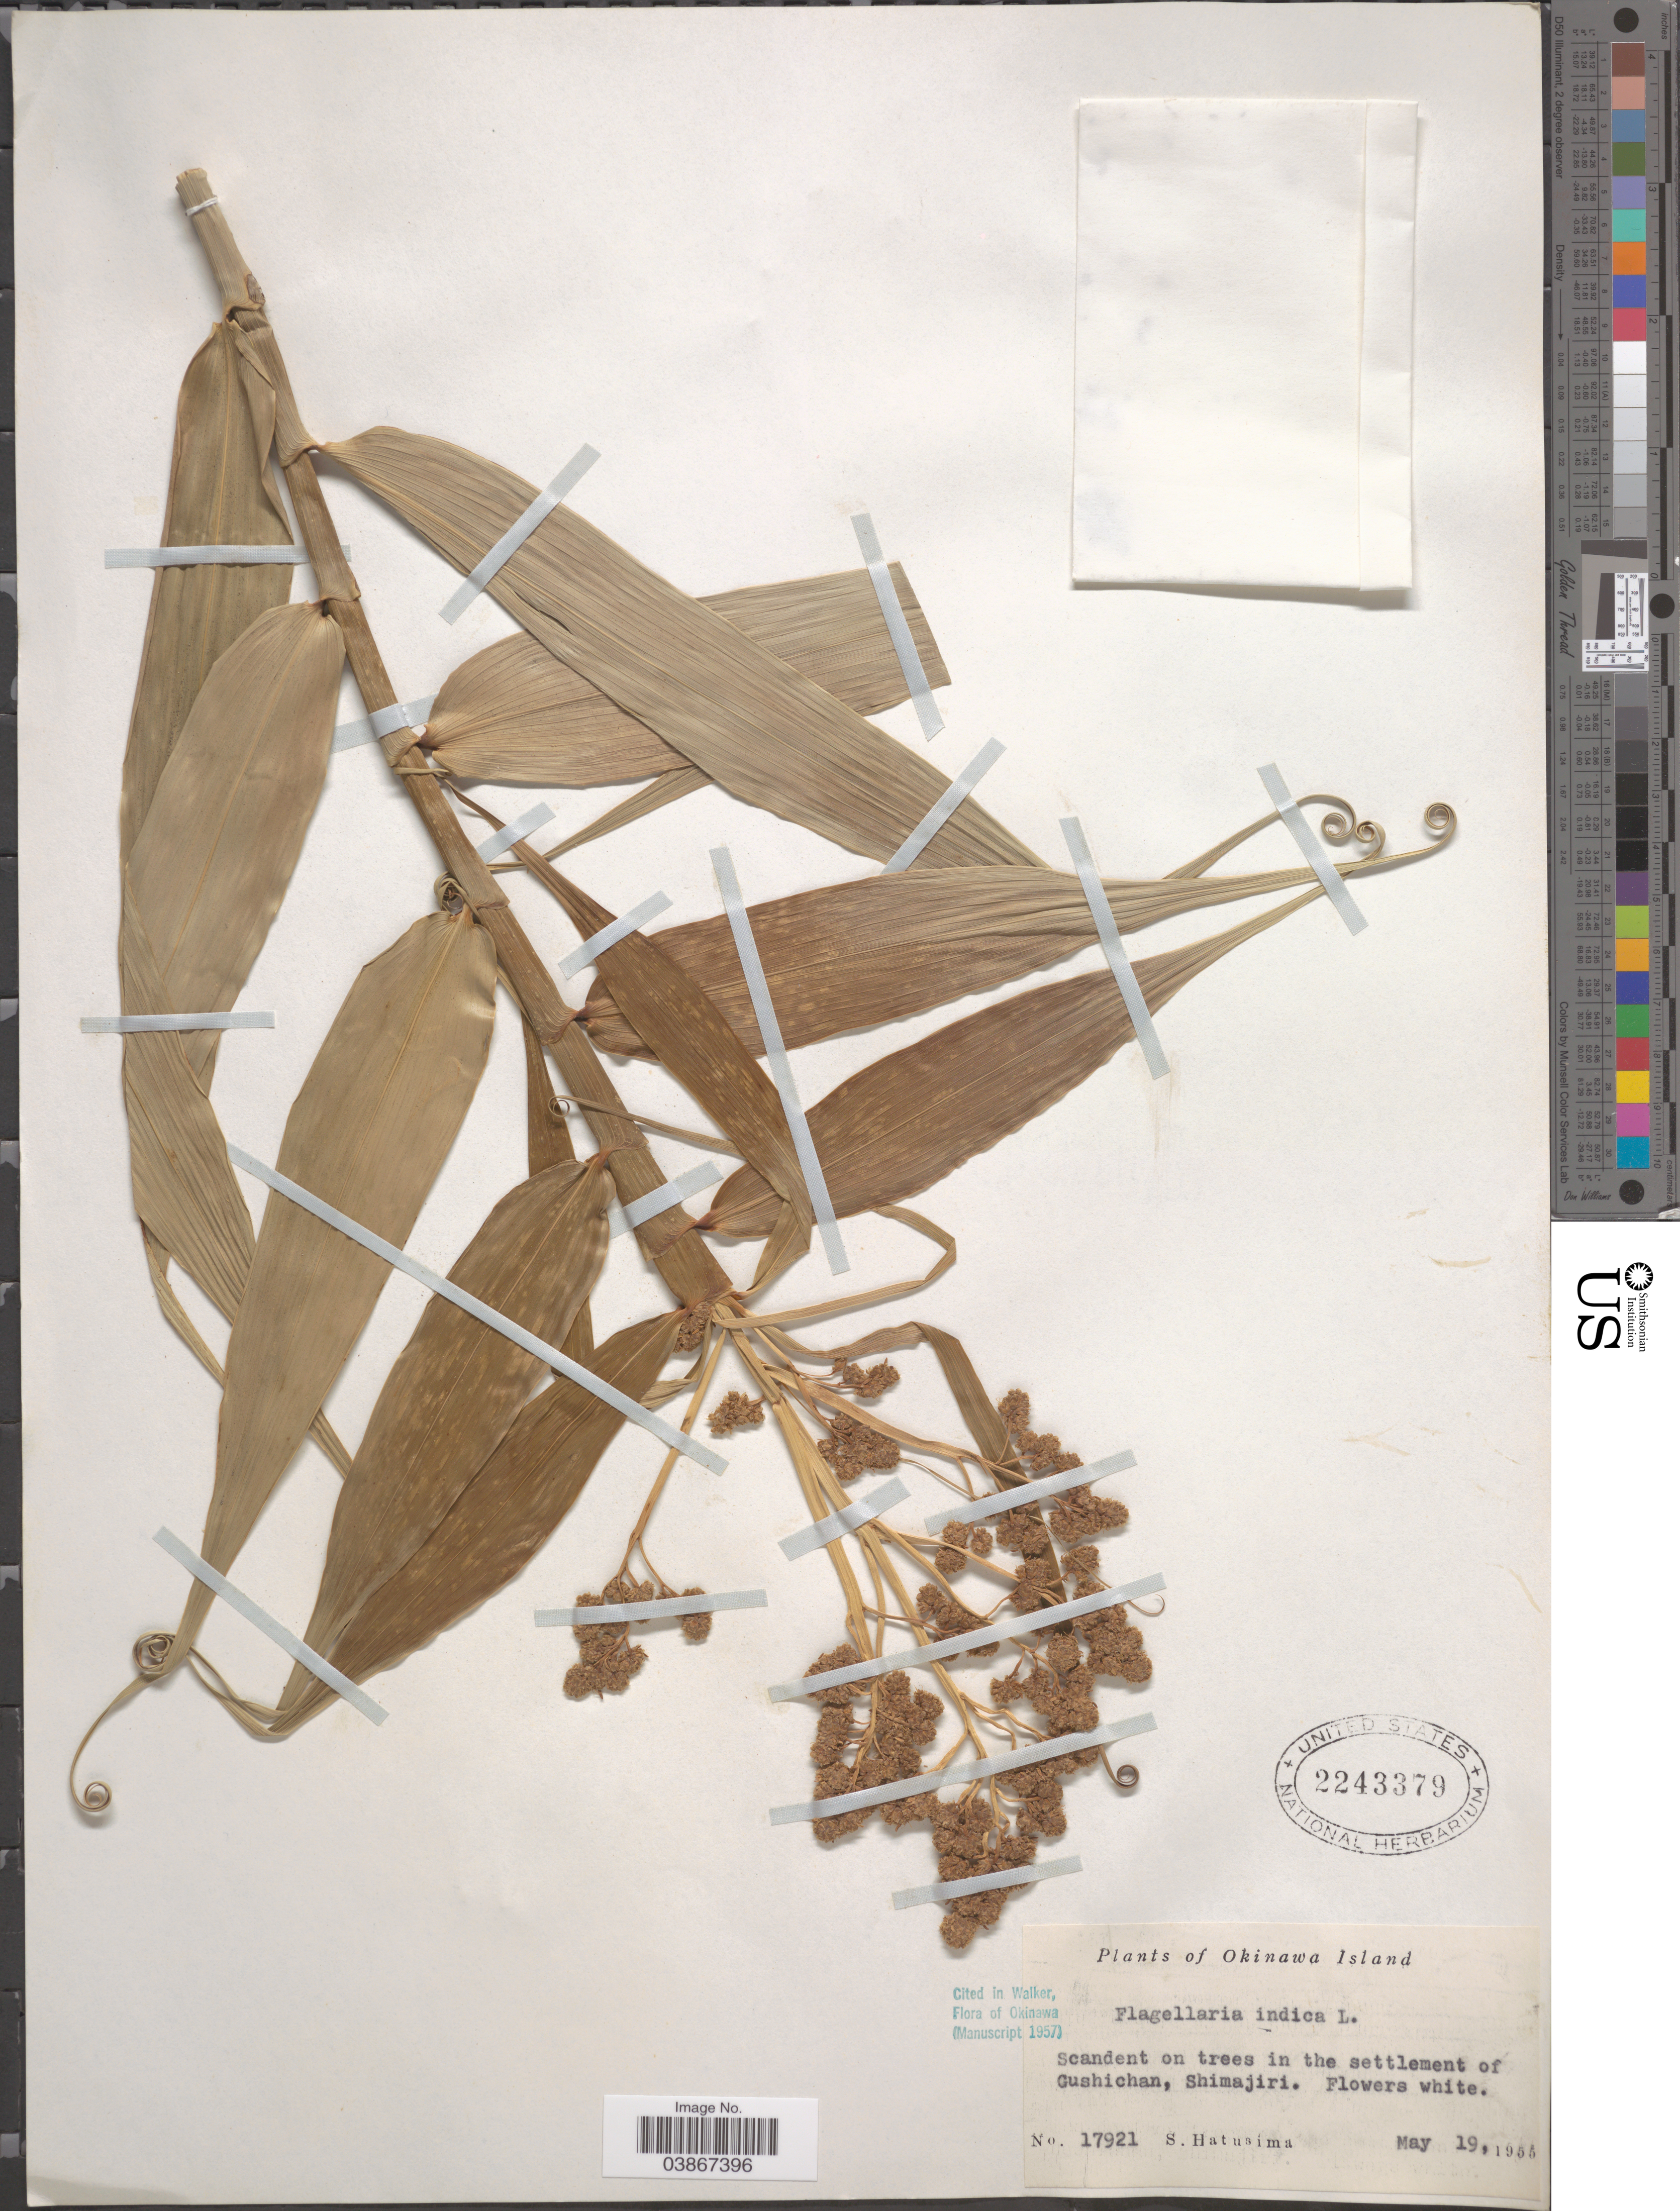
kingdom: Plantae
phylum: Tracheophyta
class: Liliopsida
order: Poales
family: Flagellariaceae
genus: Flagellaria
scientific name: Flagellaria indica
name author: L.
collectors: S. Hatusima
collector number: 17921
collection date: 1955-05-19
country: Japan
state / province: Okinawa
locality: Okinawa Island. In the settlement of Gushichan, Shimajiri.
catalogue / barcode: US 2243379